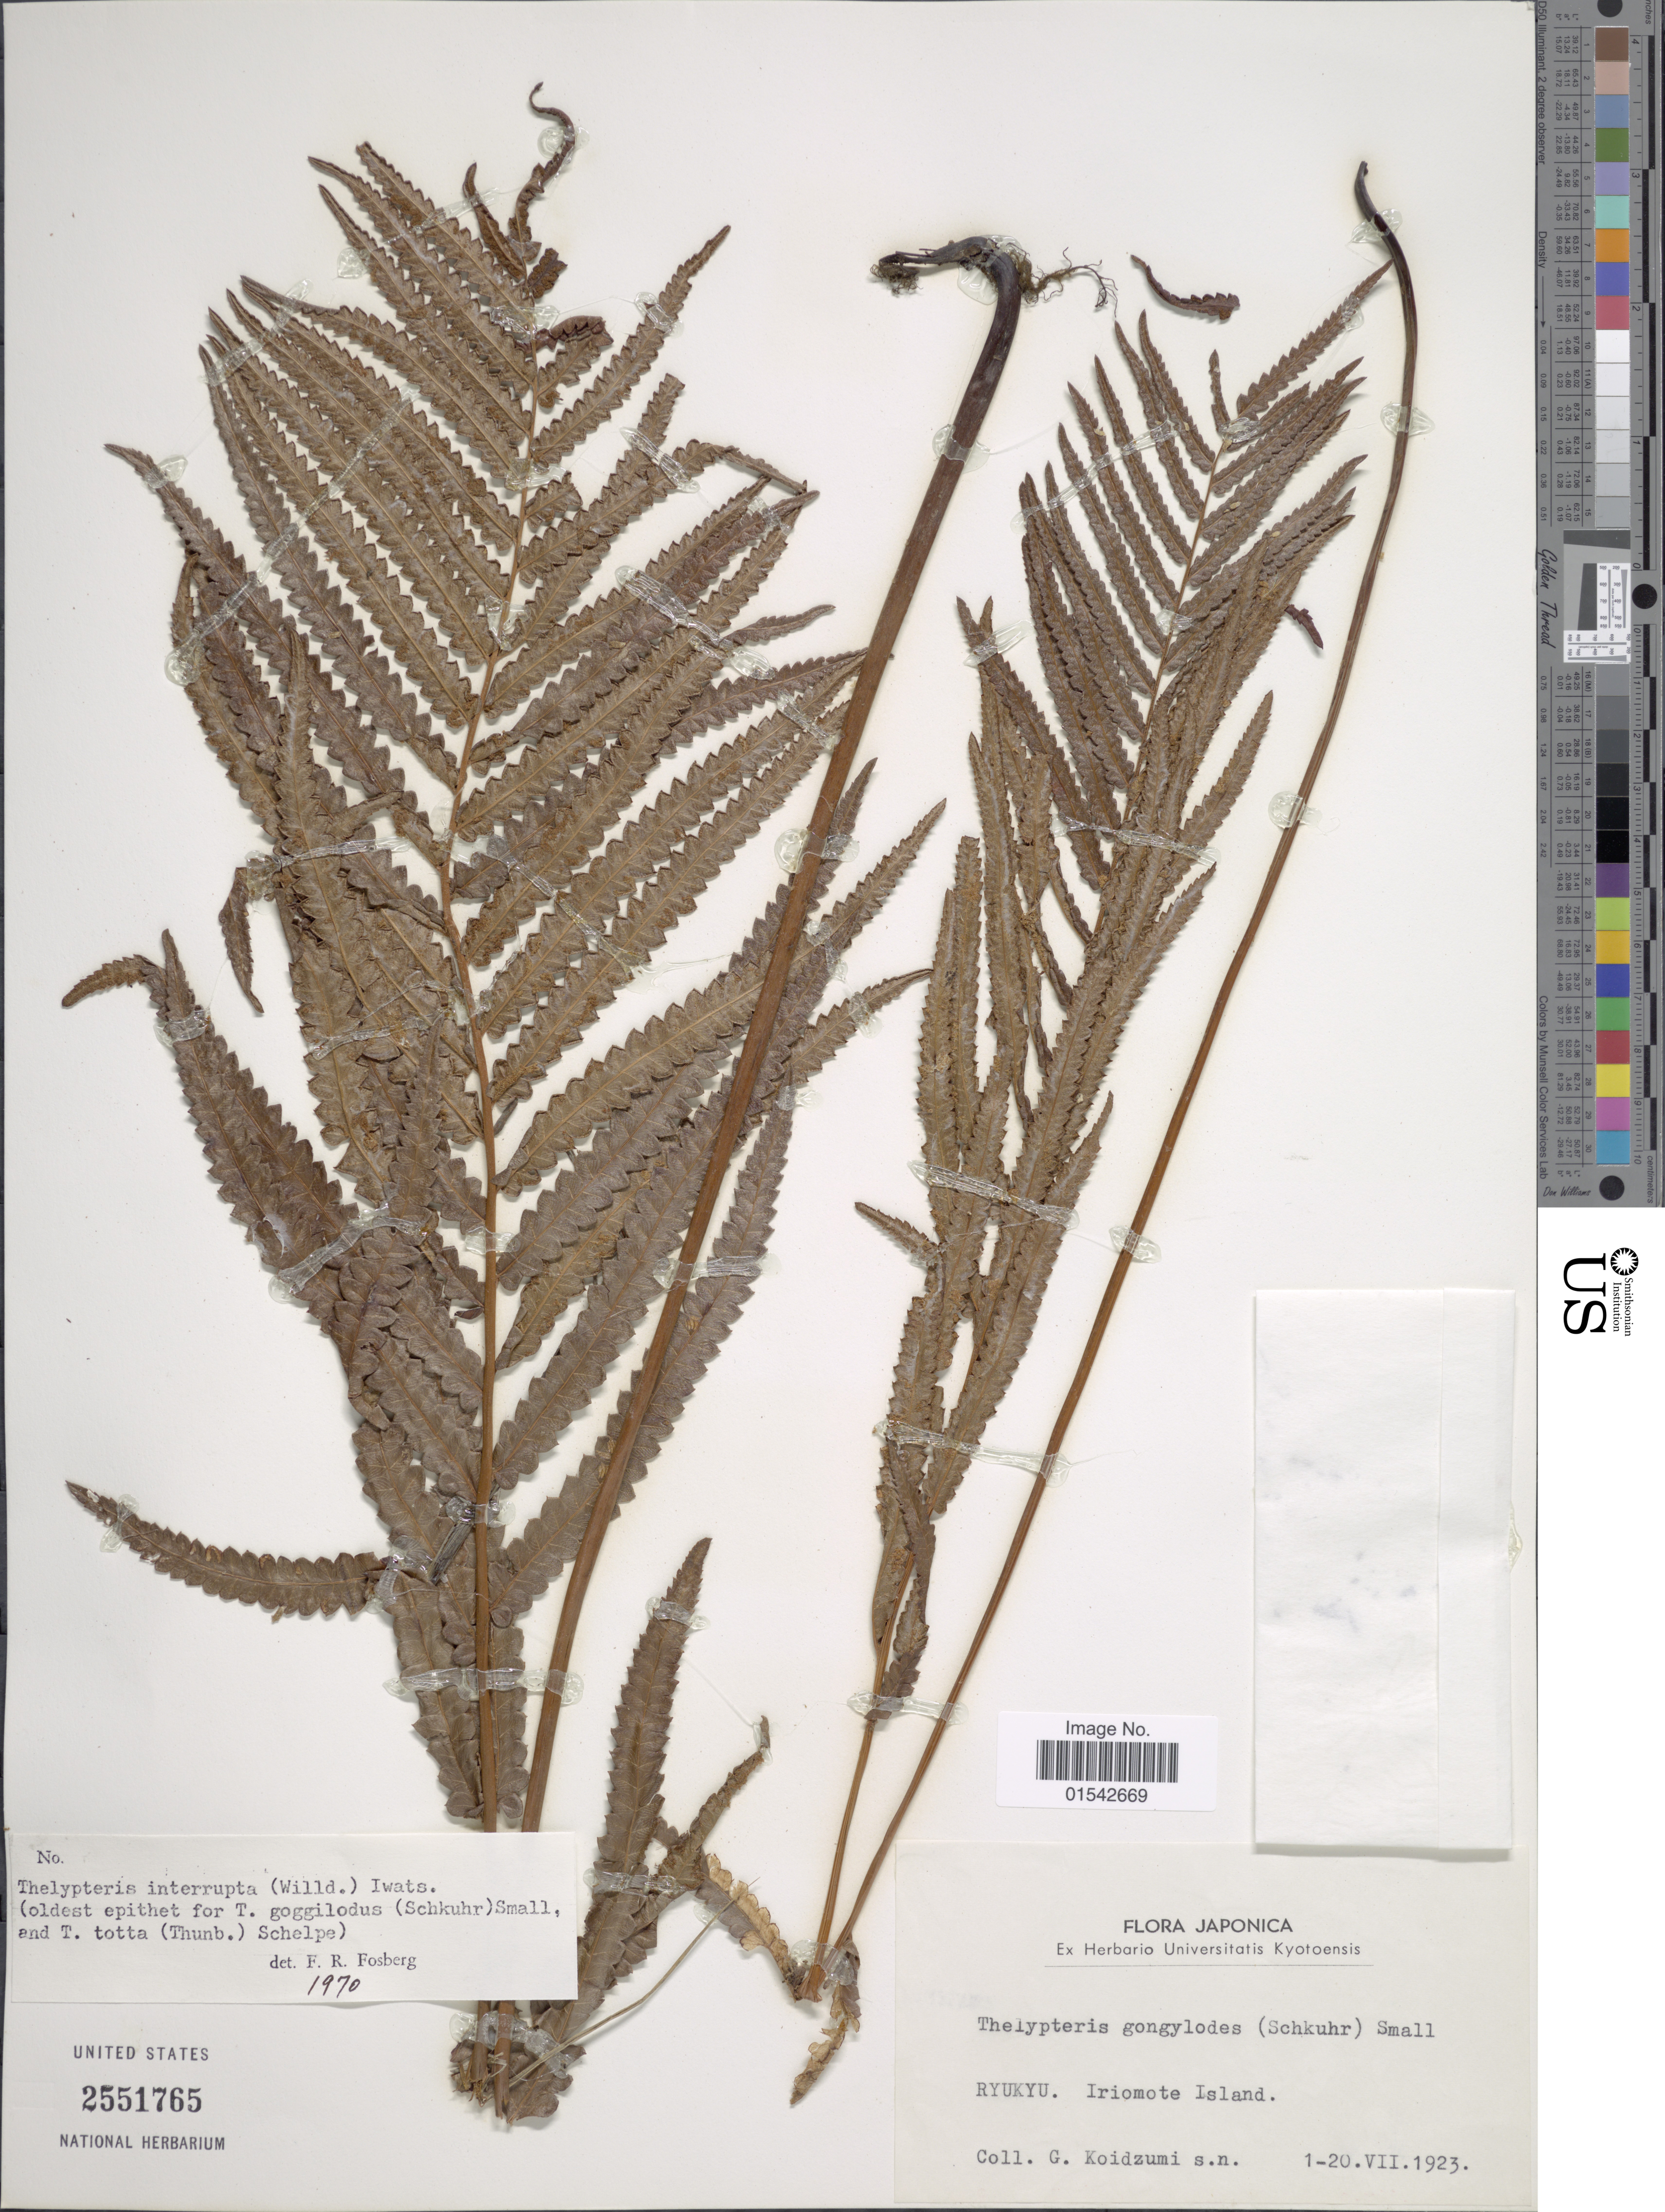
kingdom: Plantae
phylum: Tracheophyta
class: Polypodiopsida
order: Polypodiales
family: Thelypteridaceae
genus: Cyclosorus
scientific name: Cyclosorus interruptus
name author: (Willd.) H. Itô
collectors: G. Koidzumi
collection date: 1923-07-01/1923-07-20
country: Japan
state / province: Okinawa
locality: Ryukyu, Iriomote Island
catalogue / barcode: US 2551765